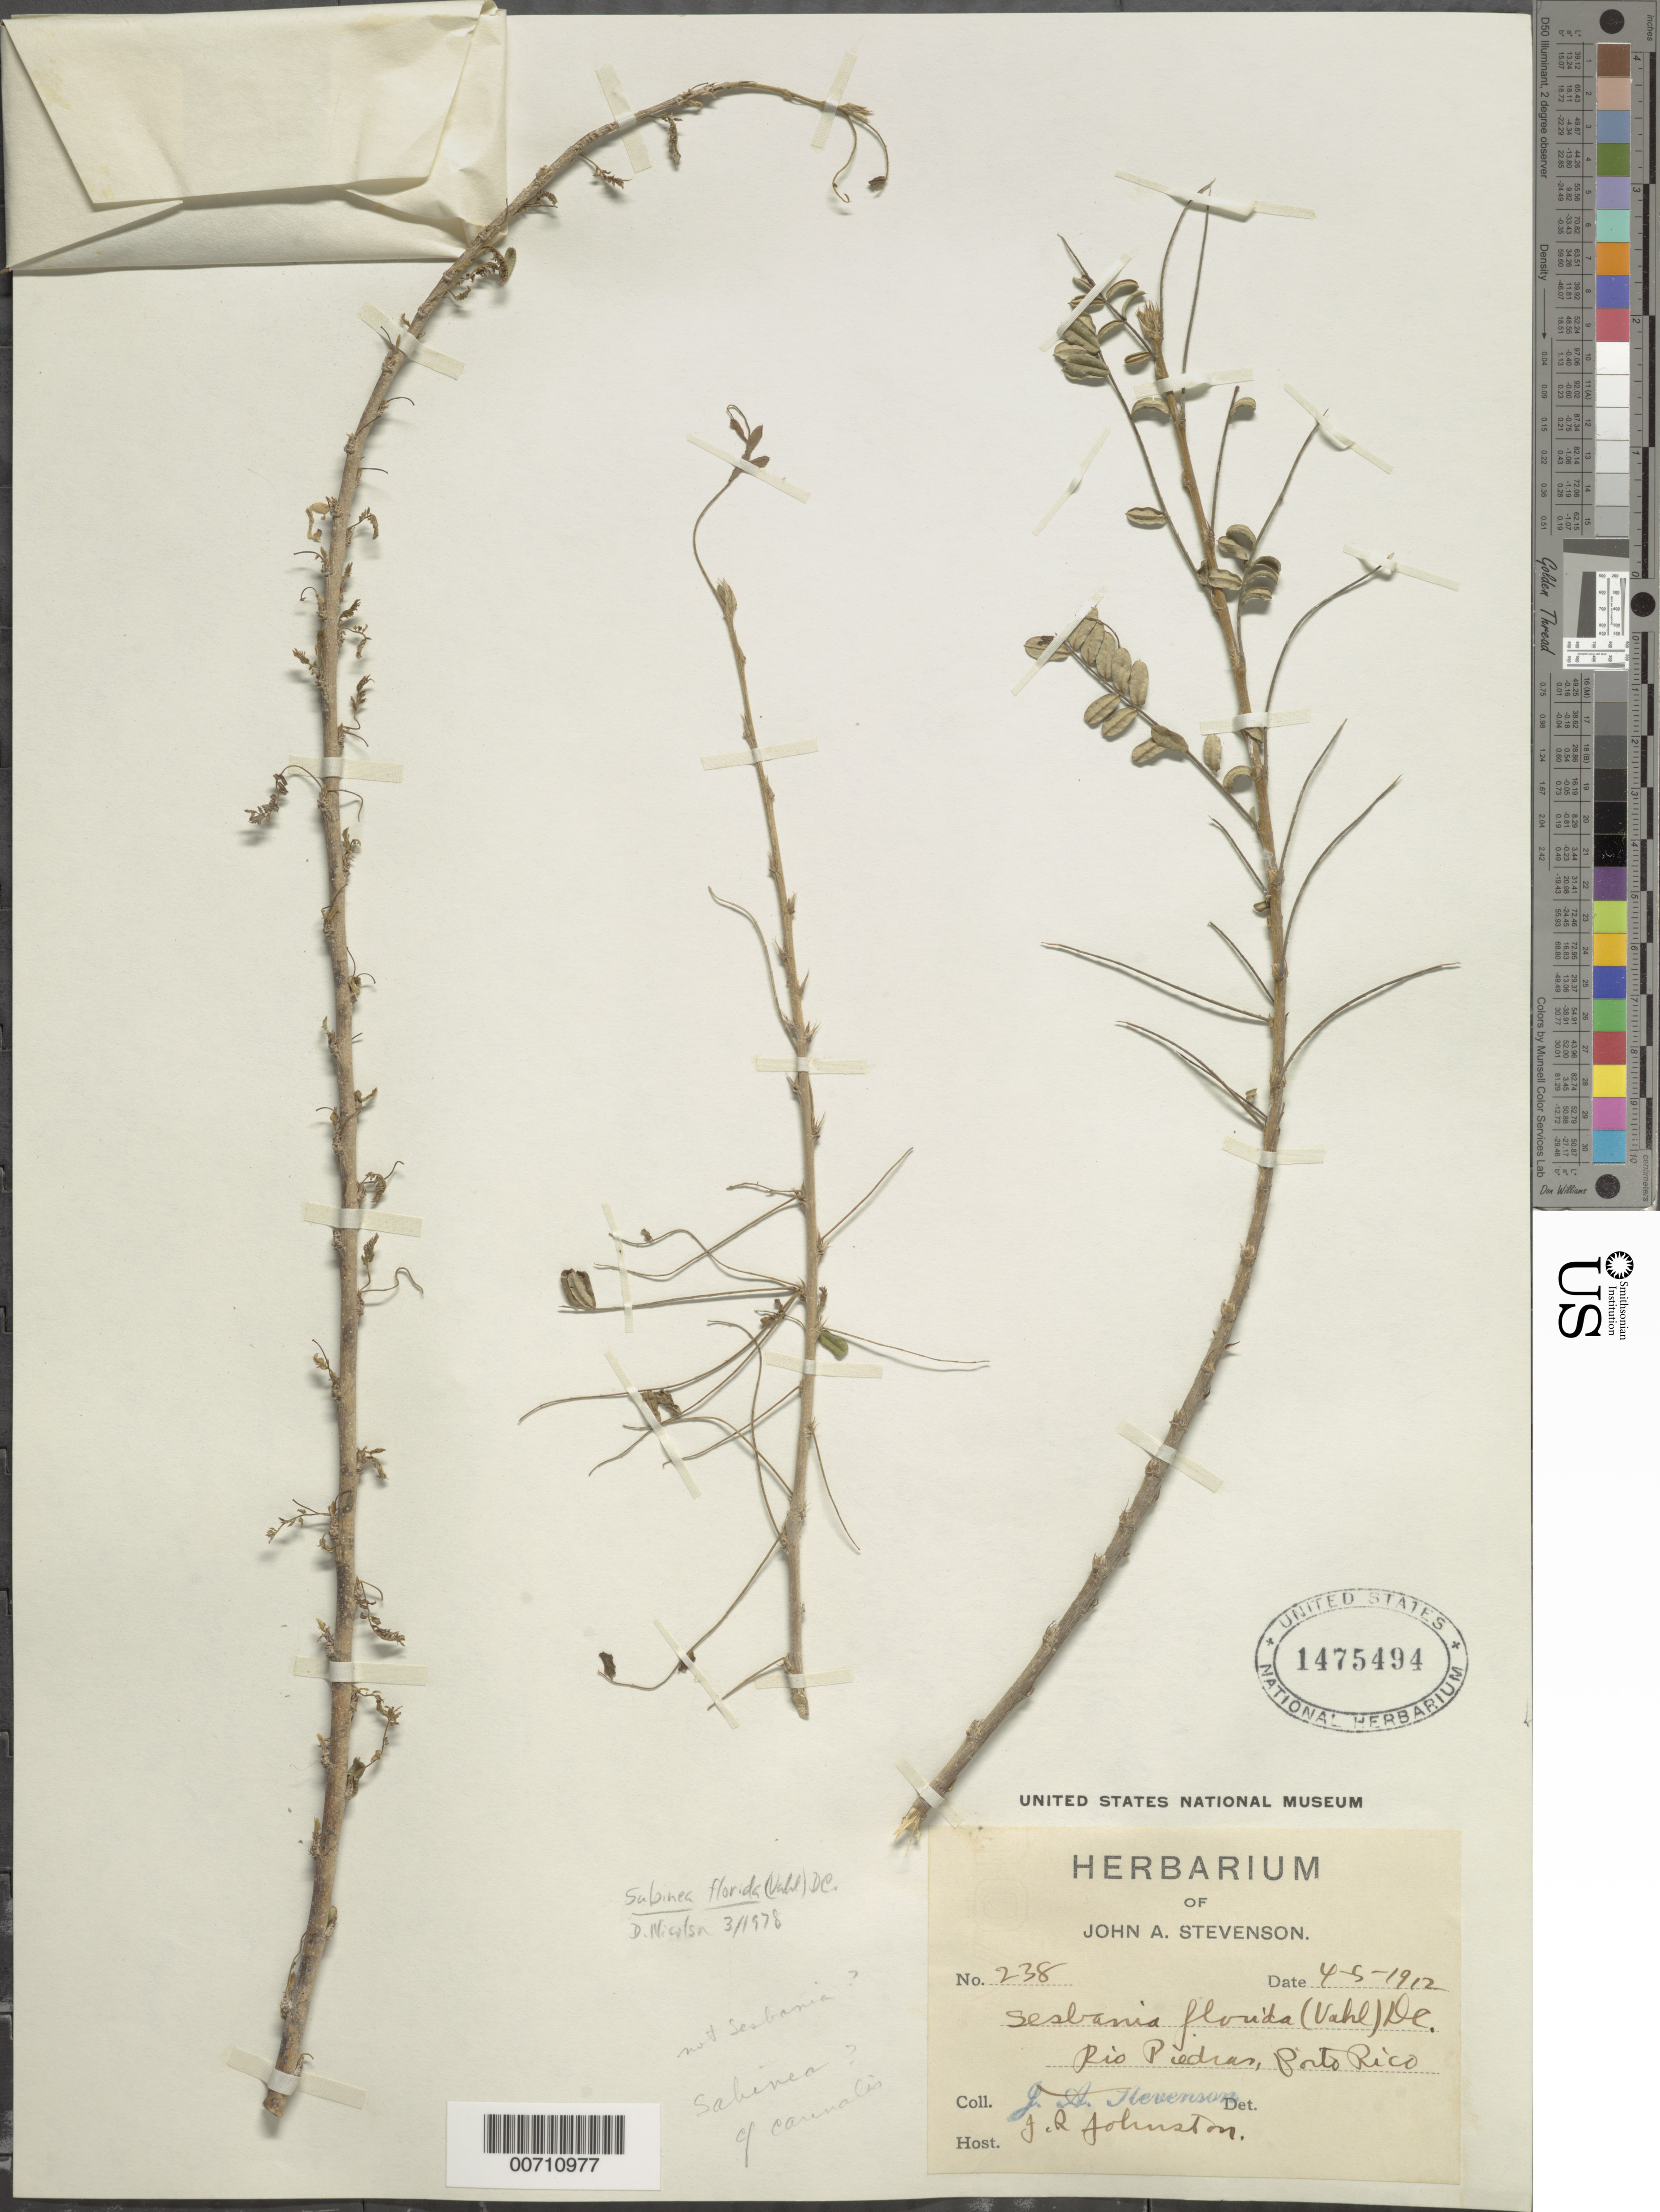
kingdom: Plantae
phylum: Tracheophyta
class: Magnoliopsida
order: Fabales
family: Fabaceae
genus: Poitea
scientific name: Poitea florida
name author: (Vahl) Lavin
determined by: Strong, Mark T., (BOT), Smithsonian Institution - National Museum of Natural History (UNITED STATES)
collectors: J. Stevenson & J. Johnston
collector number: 238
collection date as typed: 04 May 1912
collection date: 1912-05-04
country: Puerto Rico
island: Greater Antilles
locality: Rio Piedras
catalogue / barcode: US 1475494